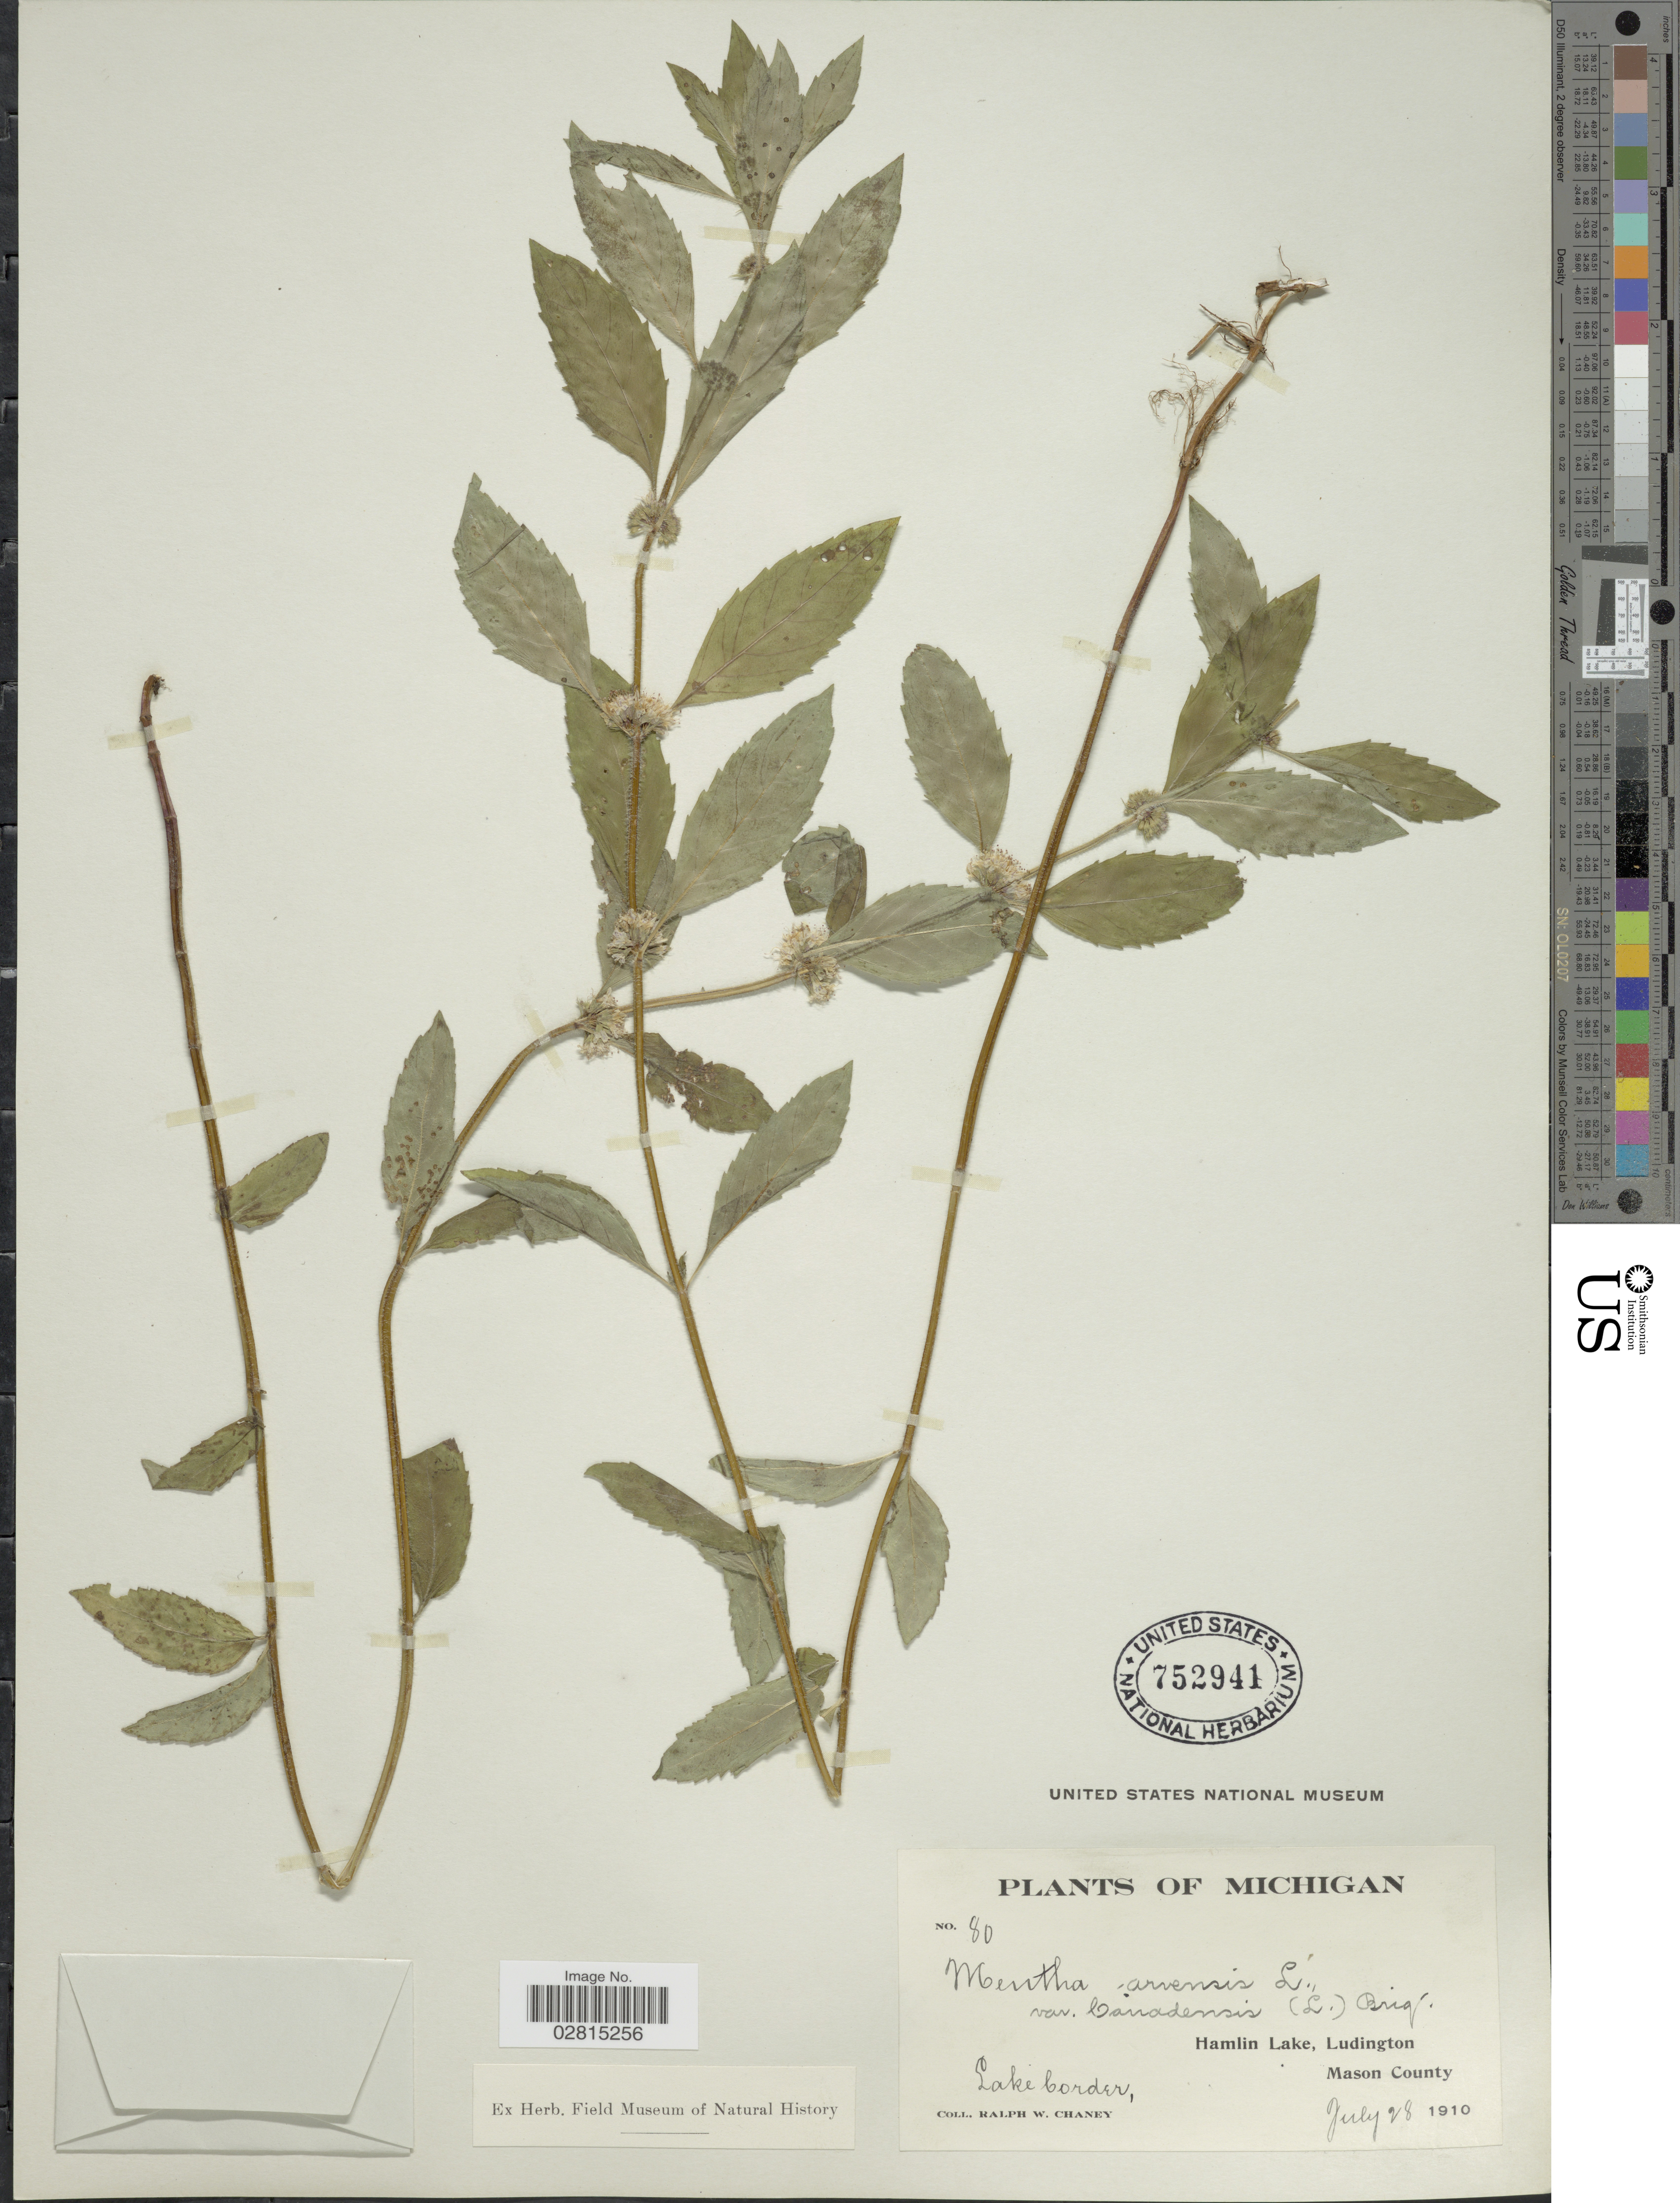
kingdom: Plantae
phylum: Tracheophyta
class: Magnoliopsida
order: Lamiales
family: Lamiaceae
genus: Mentha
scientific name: Mentha canadensis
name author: L.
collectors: R. Chaney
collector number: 80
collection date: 1910-07-28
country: United States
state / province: Michigan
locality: Hamlin Lake, Ludington Mason County. Lake border.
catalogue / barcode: US 752941